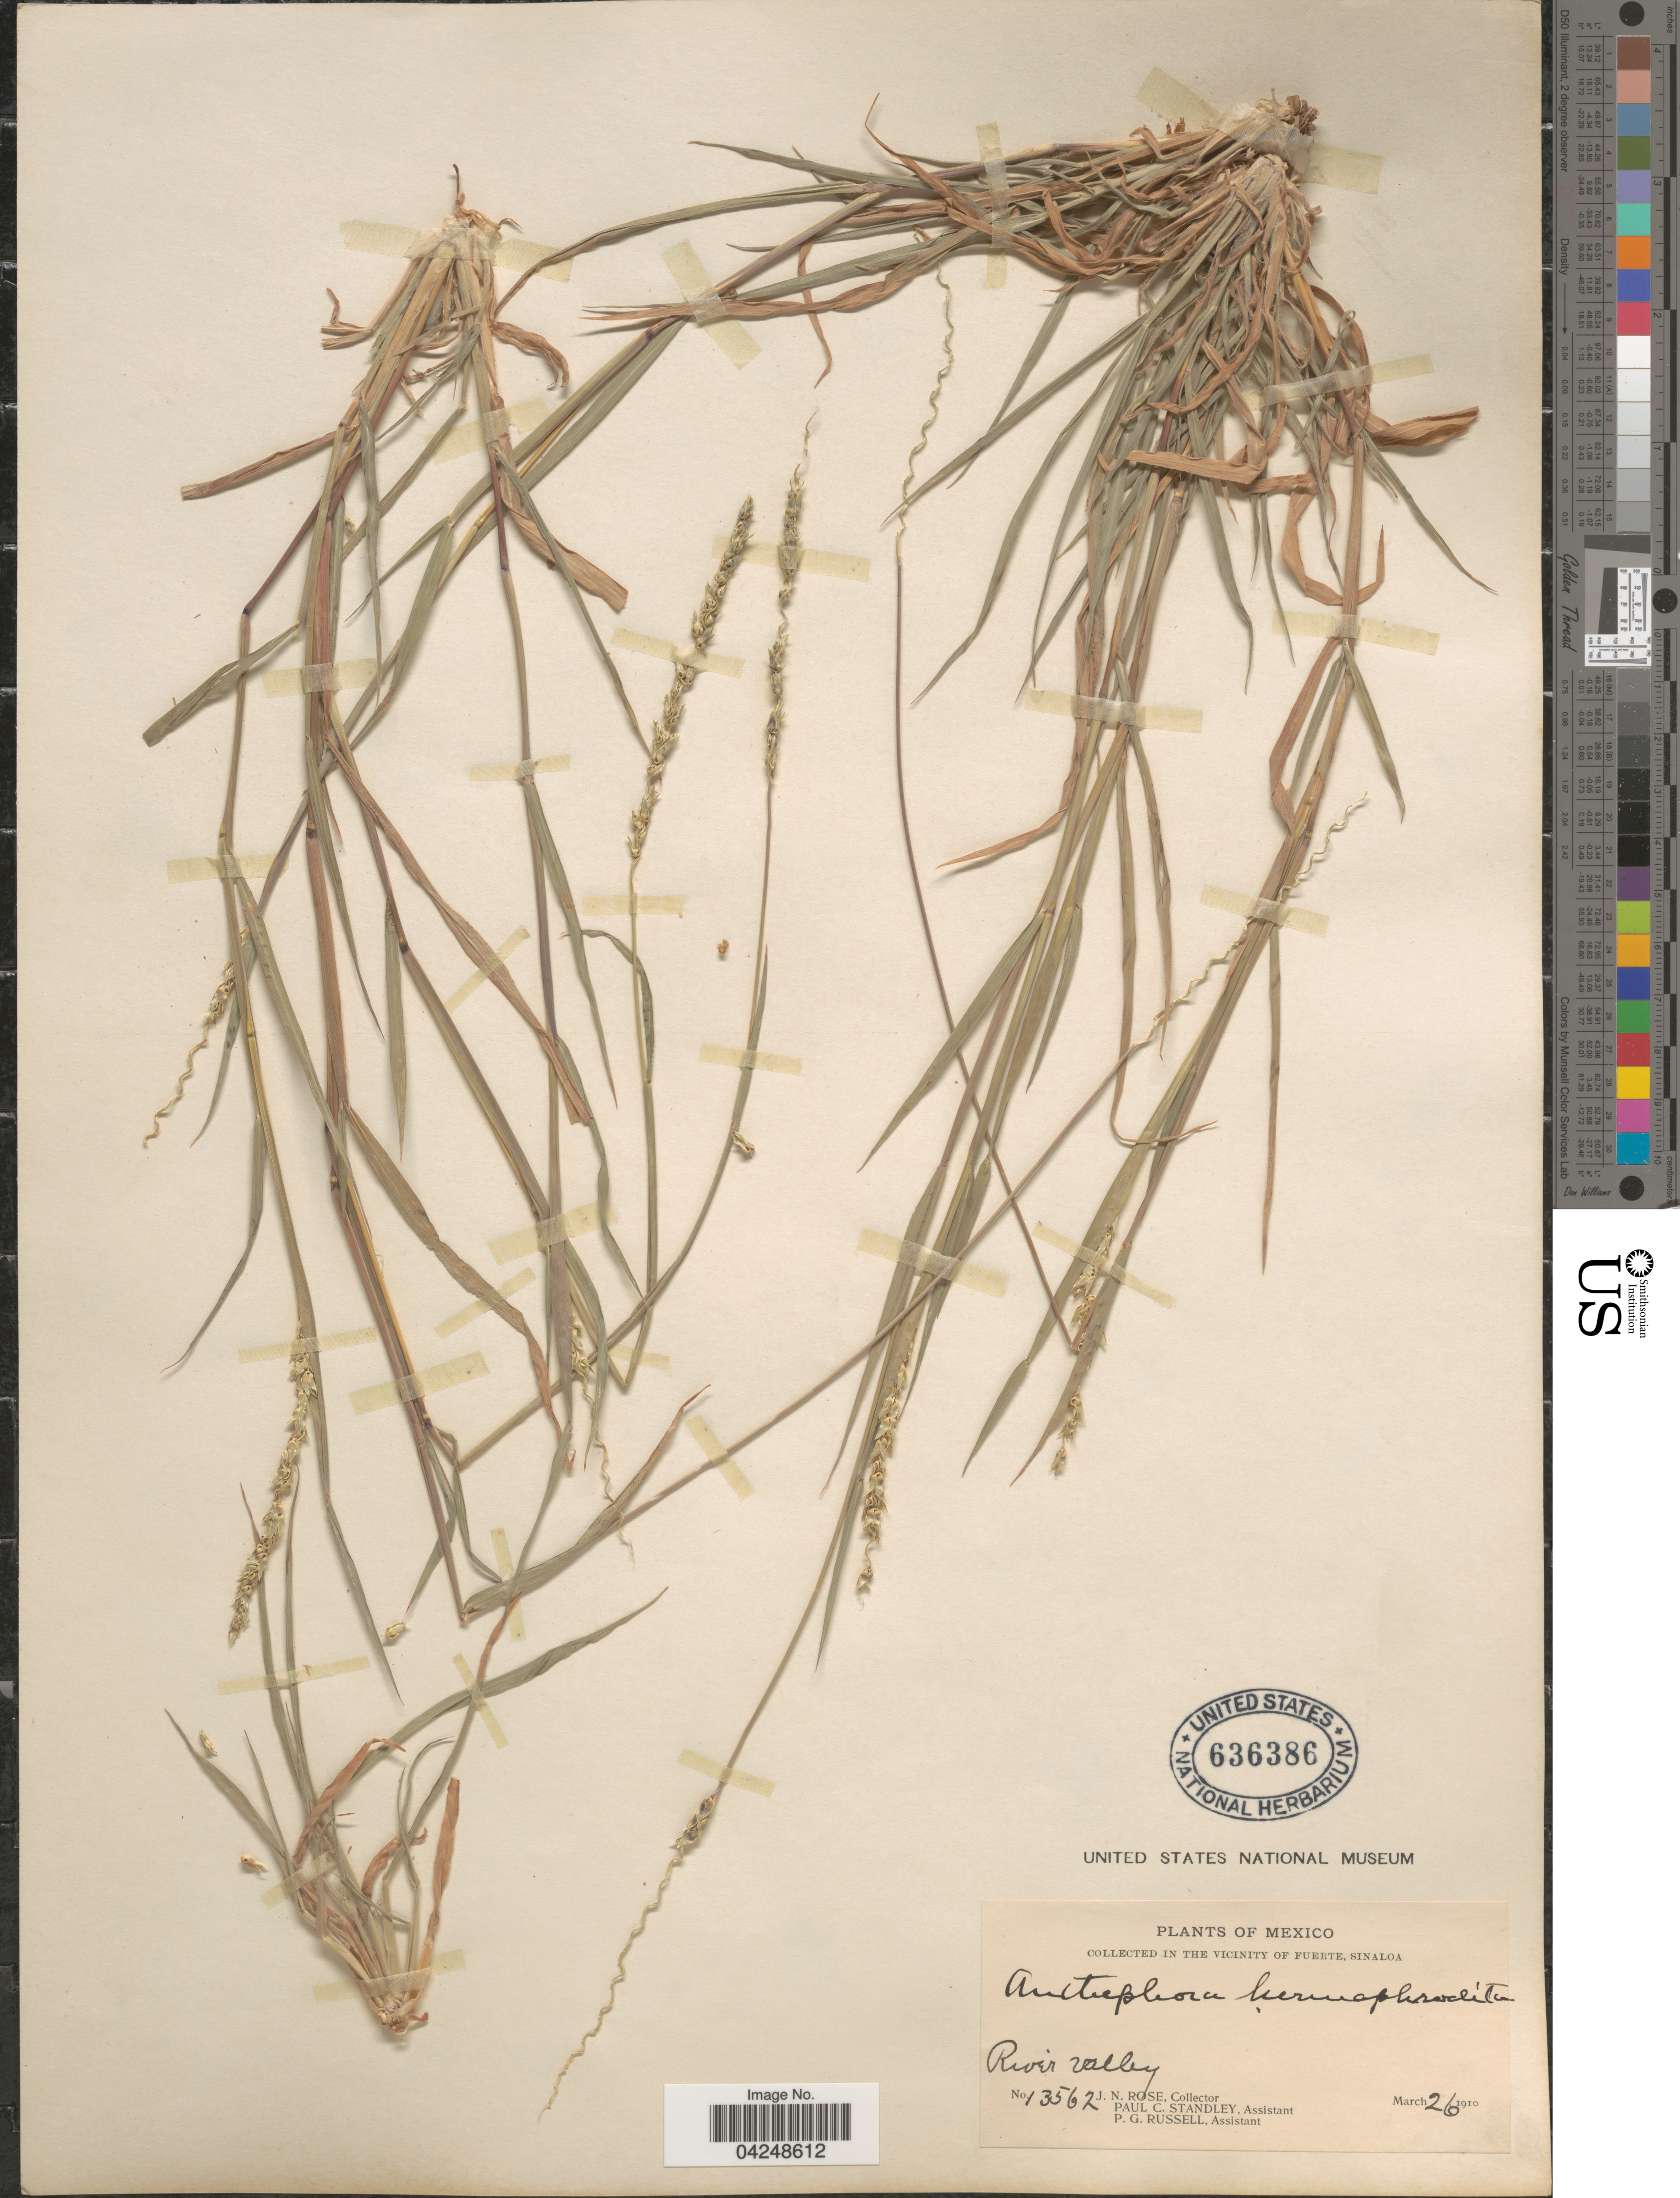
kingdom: Plantae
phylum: Tracheophyta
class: Liliopsida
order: Poales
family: Poaceae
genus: Anthephora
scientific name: Anthephora hermaphrodita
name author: (L.) Kuntze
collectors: J. N. Rose, P. C. Standley & P. G. Russell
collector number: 13562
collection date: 1910-03-26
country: Mexico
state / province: Sinaloa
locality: In the vicinity of Fuerte. River valley.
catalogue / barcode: US 636386